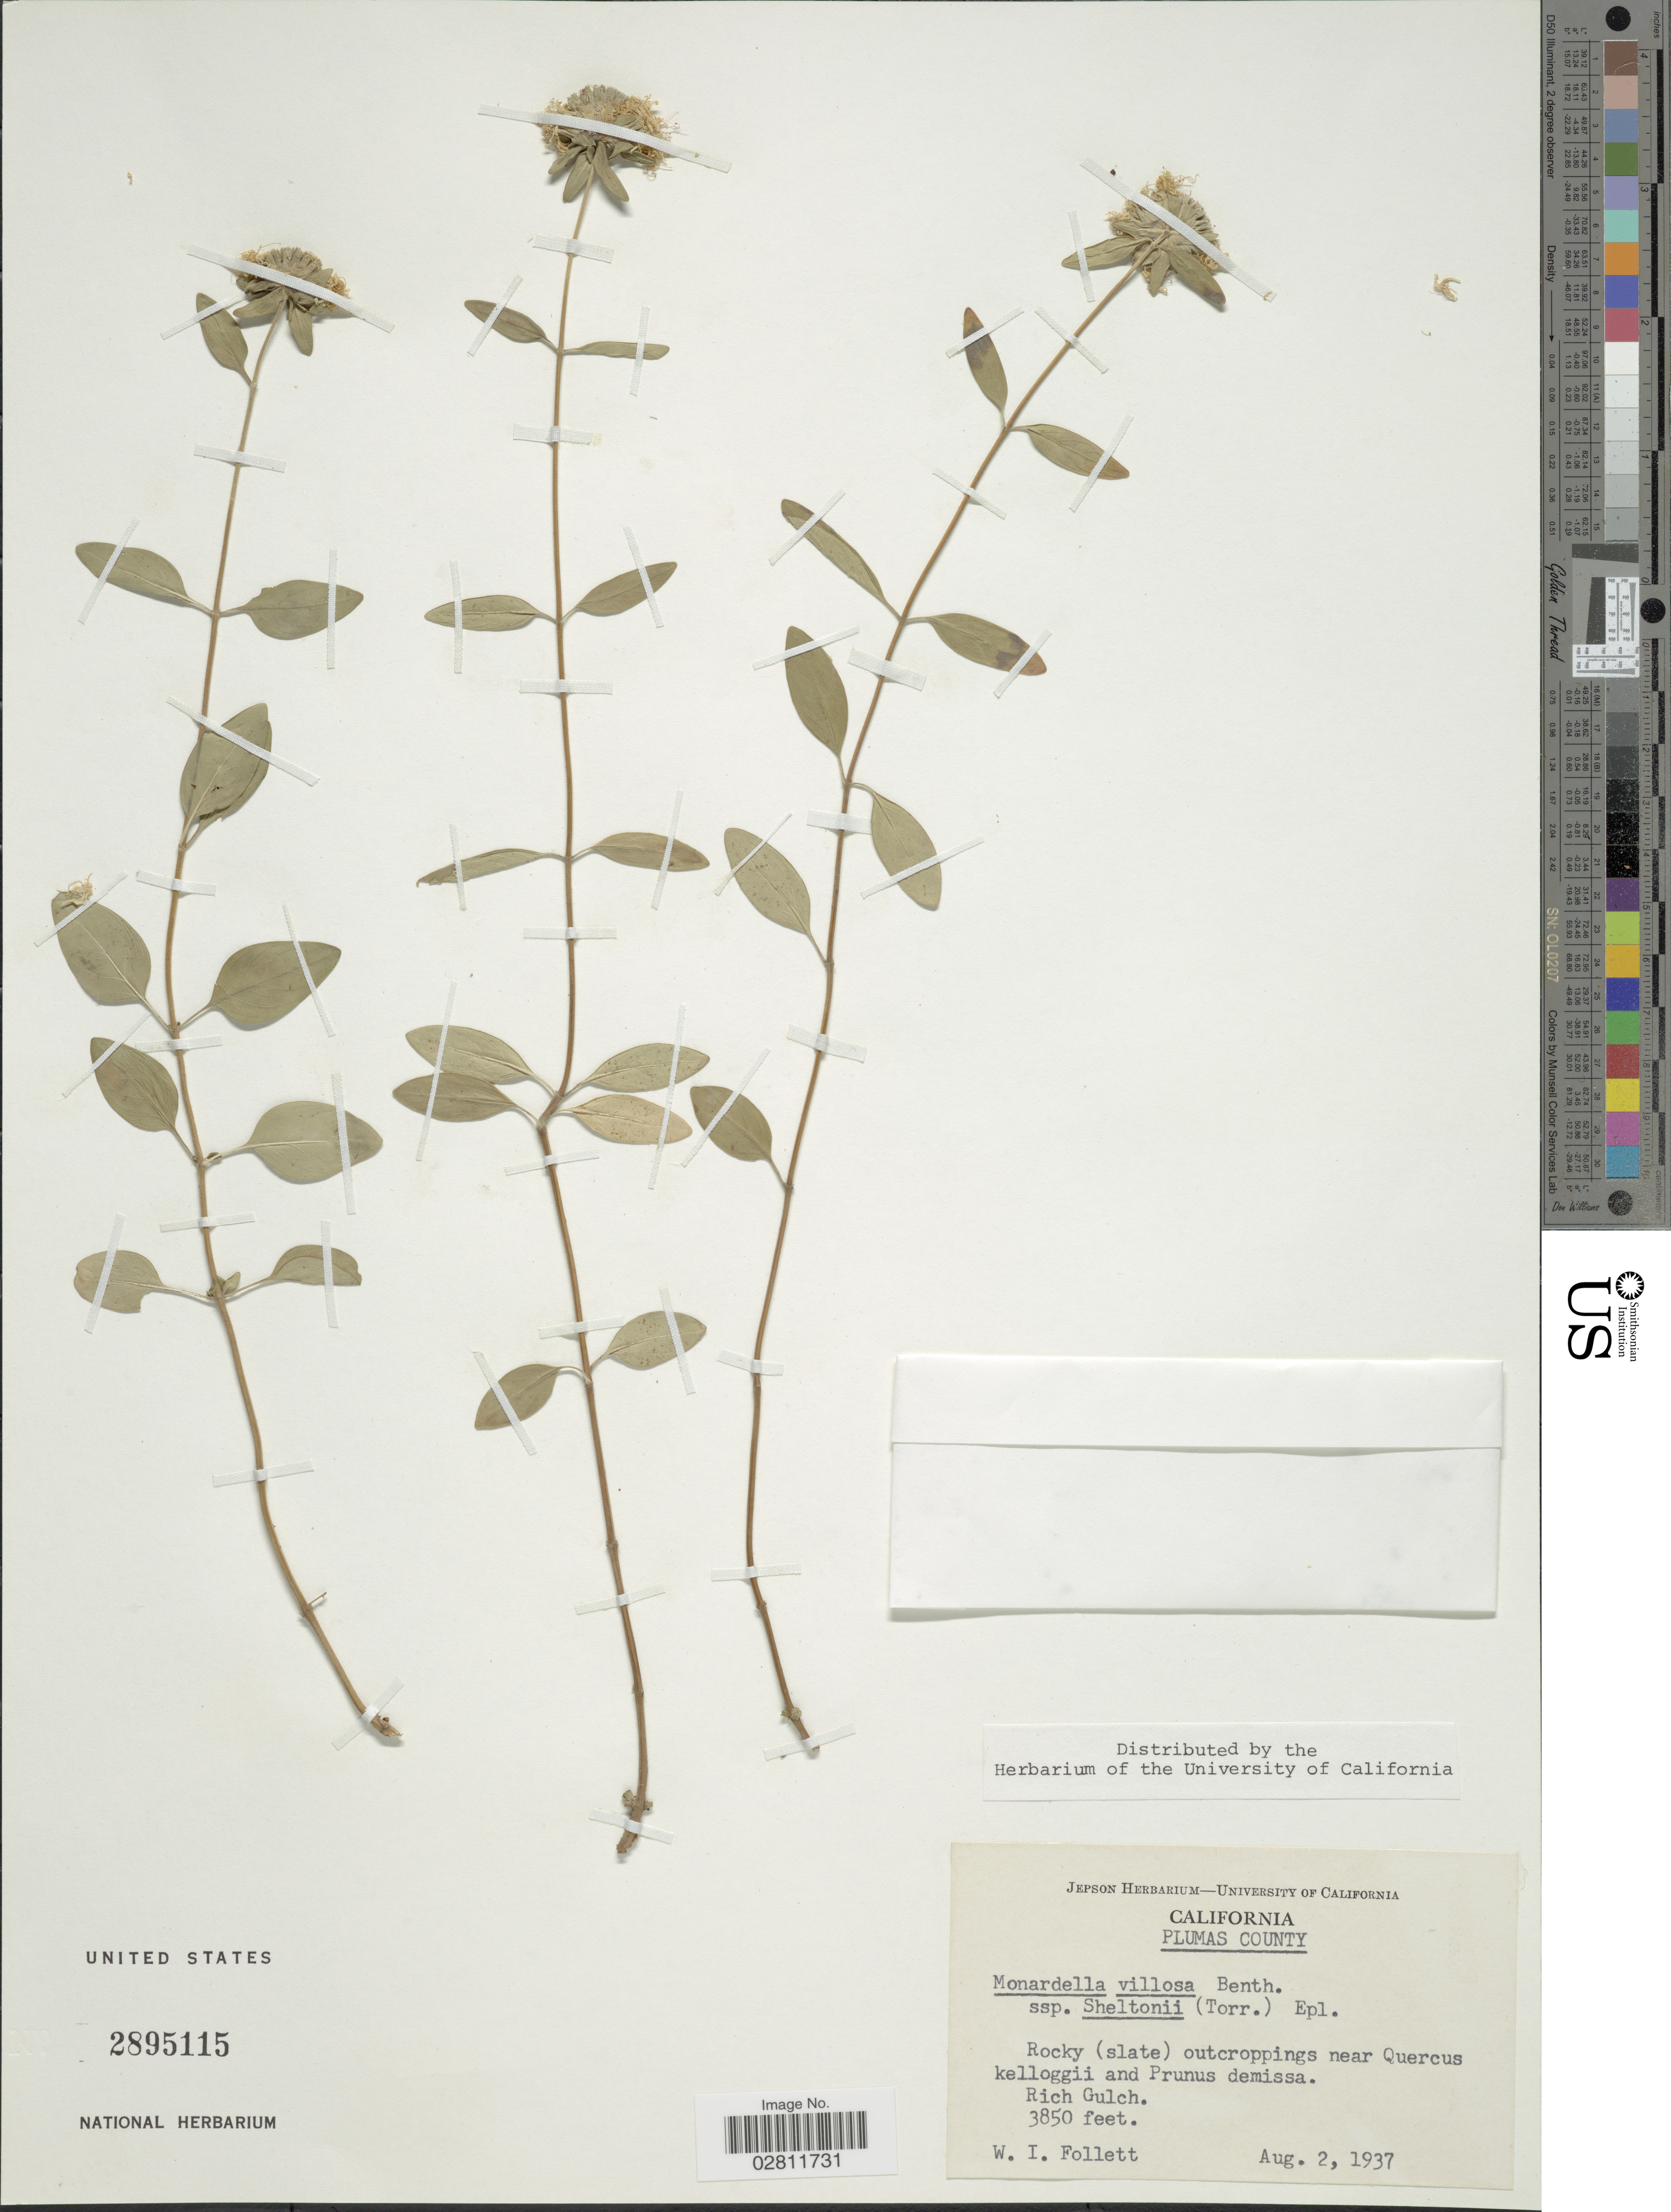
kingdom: Plantae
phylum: Tracheophyta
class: Magnoliopsida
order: Lamiales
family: Lamiaceae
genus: Monardella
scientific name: Monardella villosa subsp. fransiscana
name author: (Elmer) Jokerst.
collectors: W. Follett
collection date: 1937-08-02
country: United States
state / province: California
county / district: Plumas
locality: Plumas County. Rich Gulch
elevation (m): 1173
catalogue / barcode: US 2895115